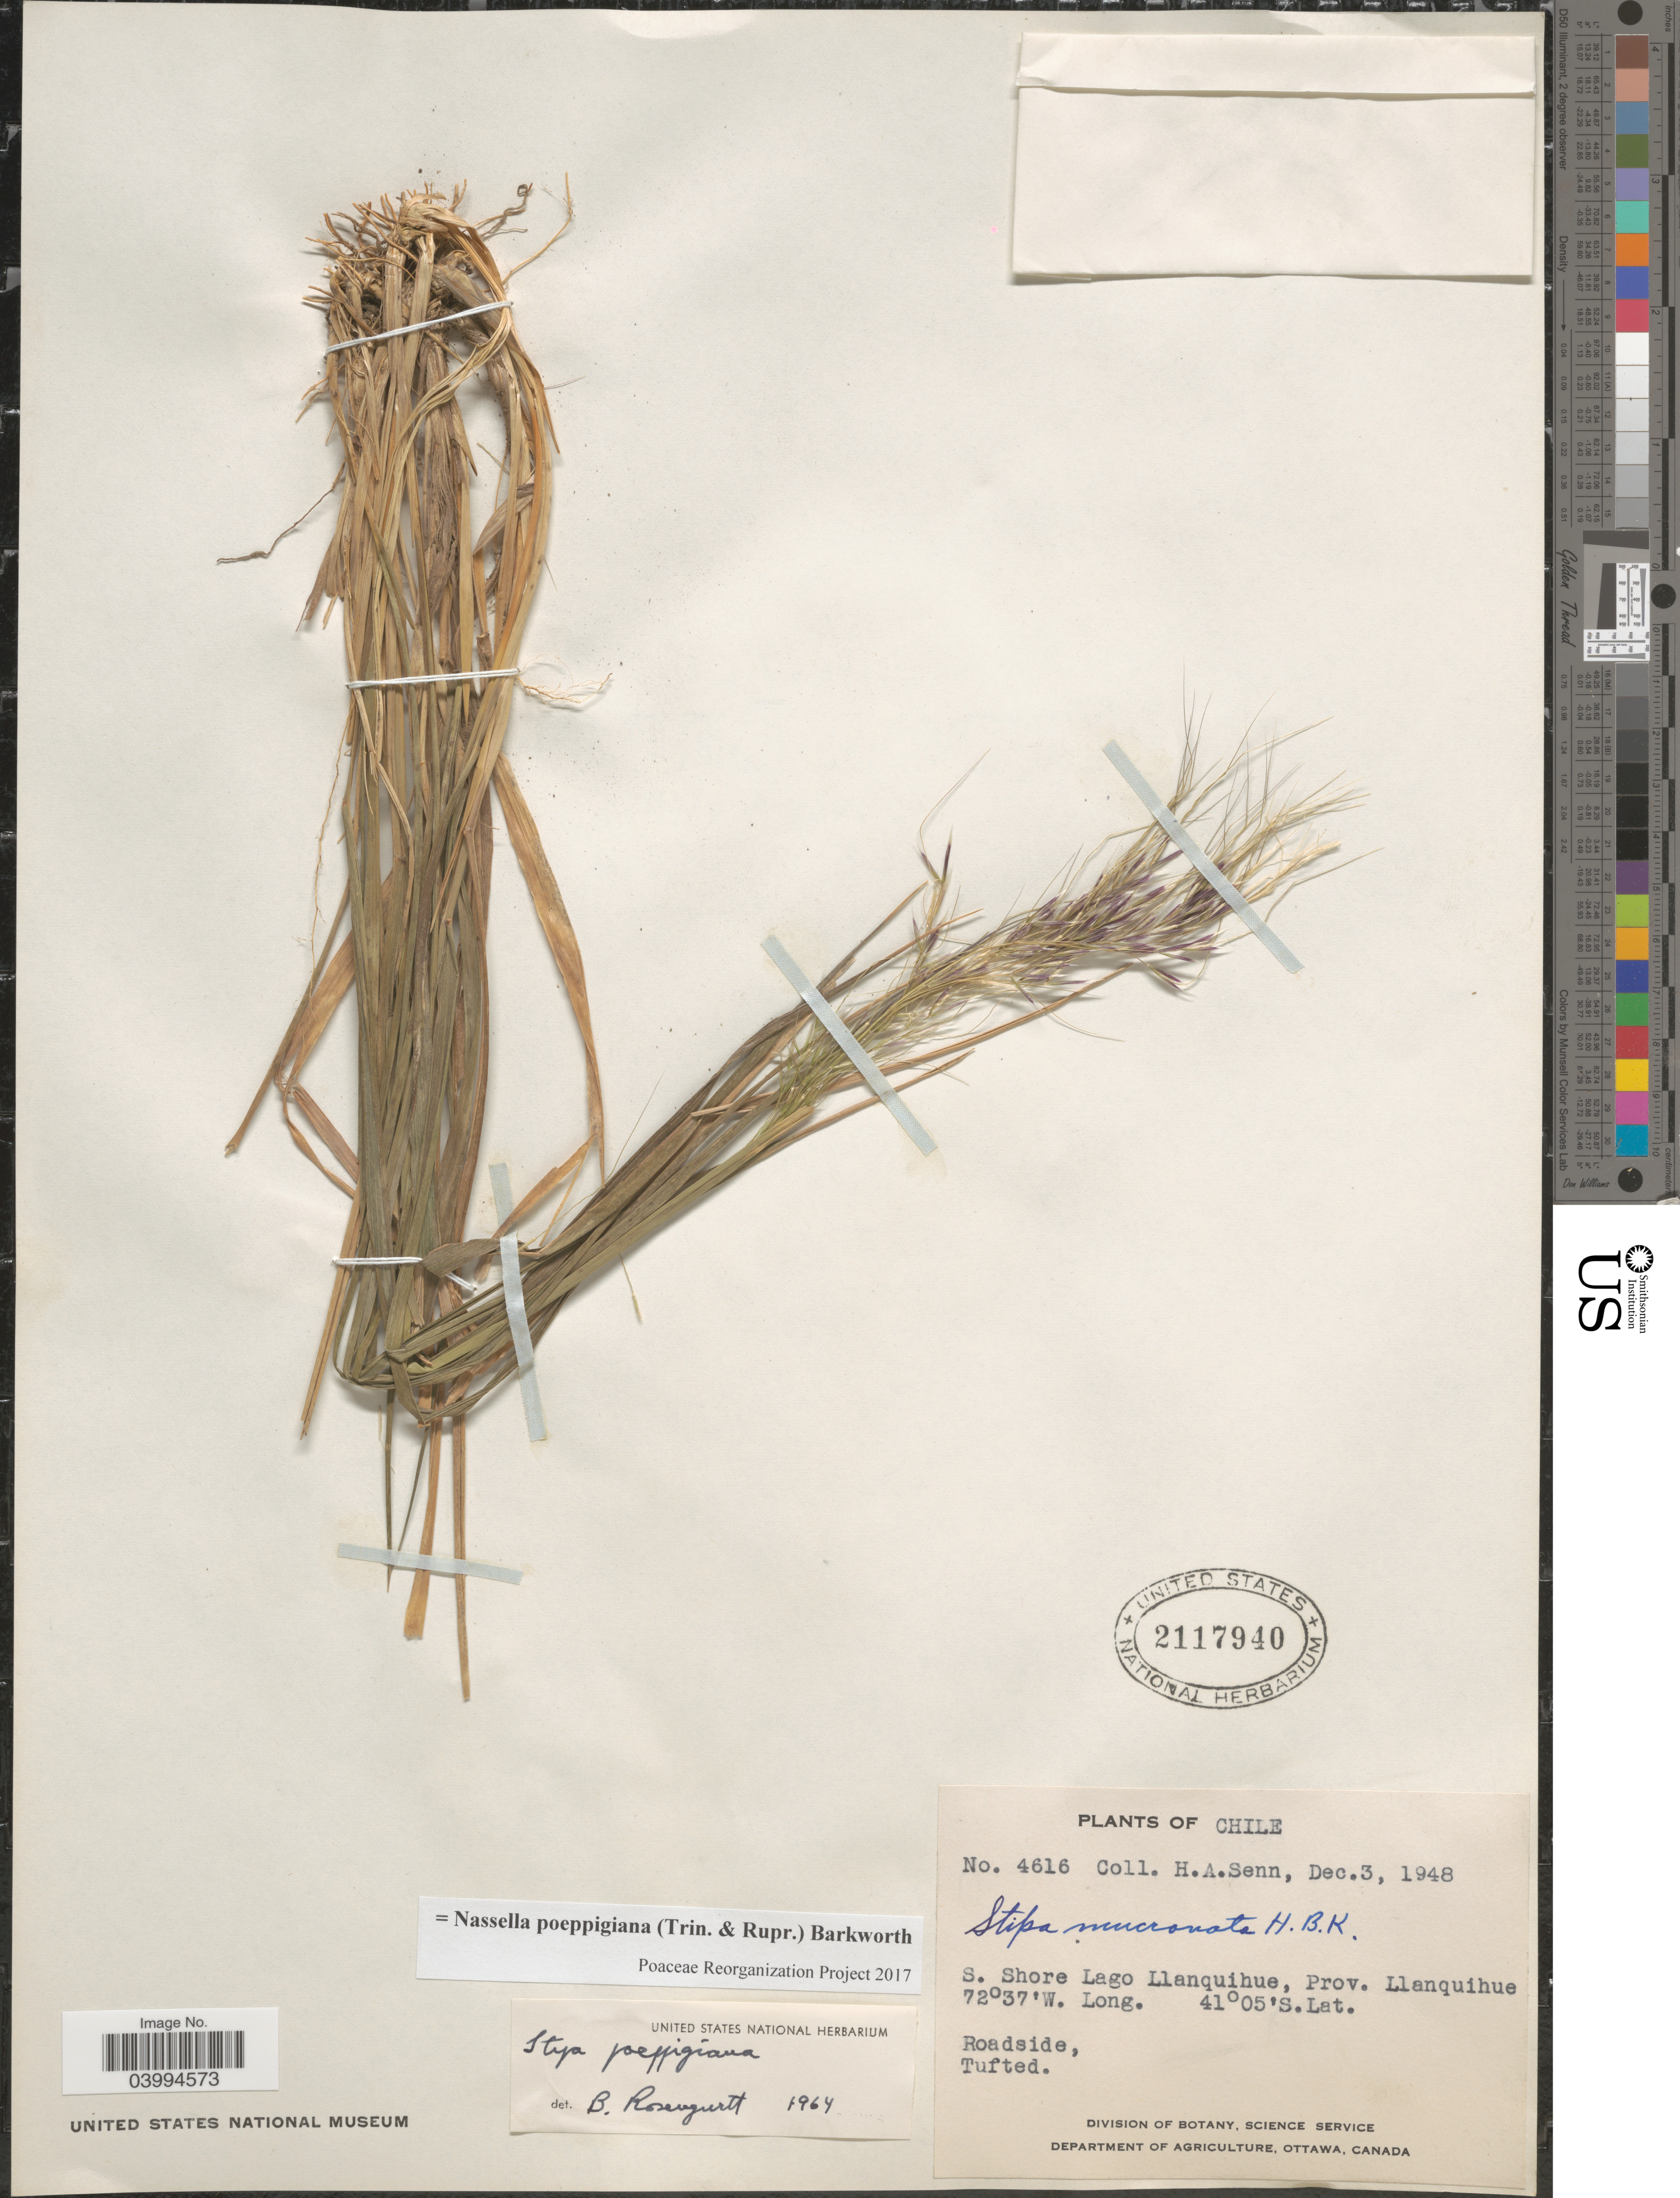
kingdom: Plantae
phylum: Tracheophyta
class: Liliopsida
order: Poales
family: Poaceae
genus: Nassella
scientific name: Nassella poeppigiana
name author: (Trin. & Rupr.) Barkworth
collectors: H. Senn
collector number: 4616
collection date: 1948-12-03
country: Chile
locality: S. Shore Lago Llanquihue, Prov. Llanquihue.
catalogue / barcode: US 2117940